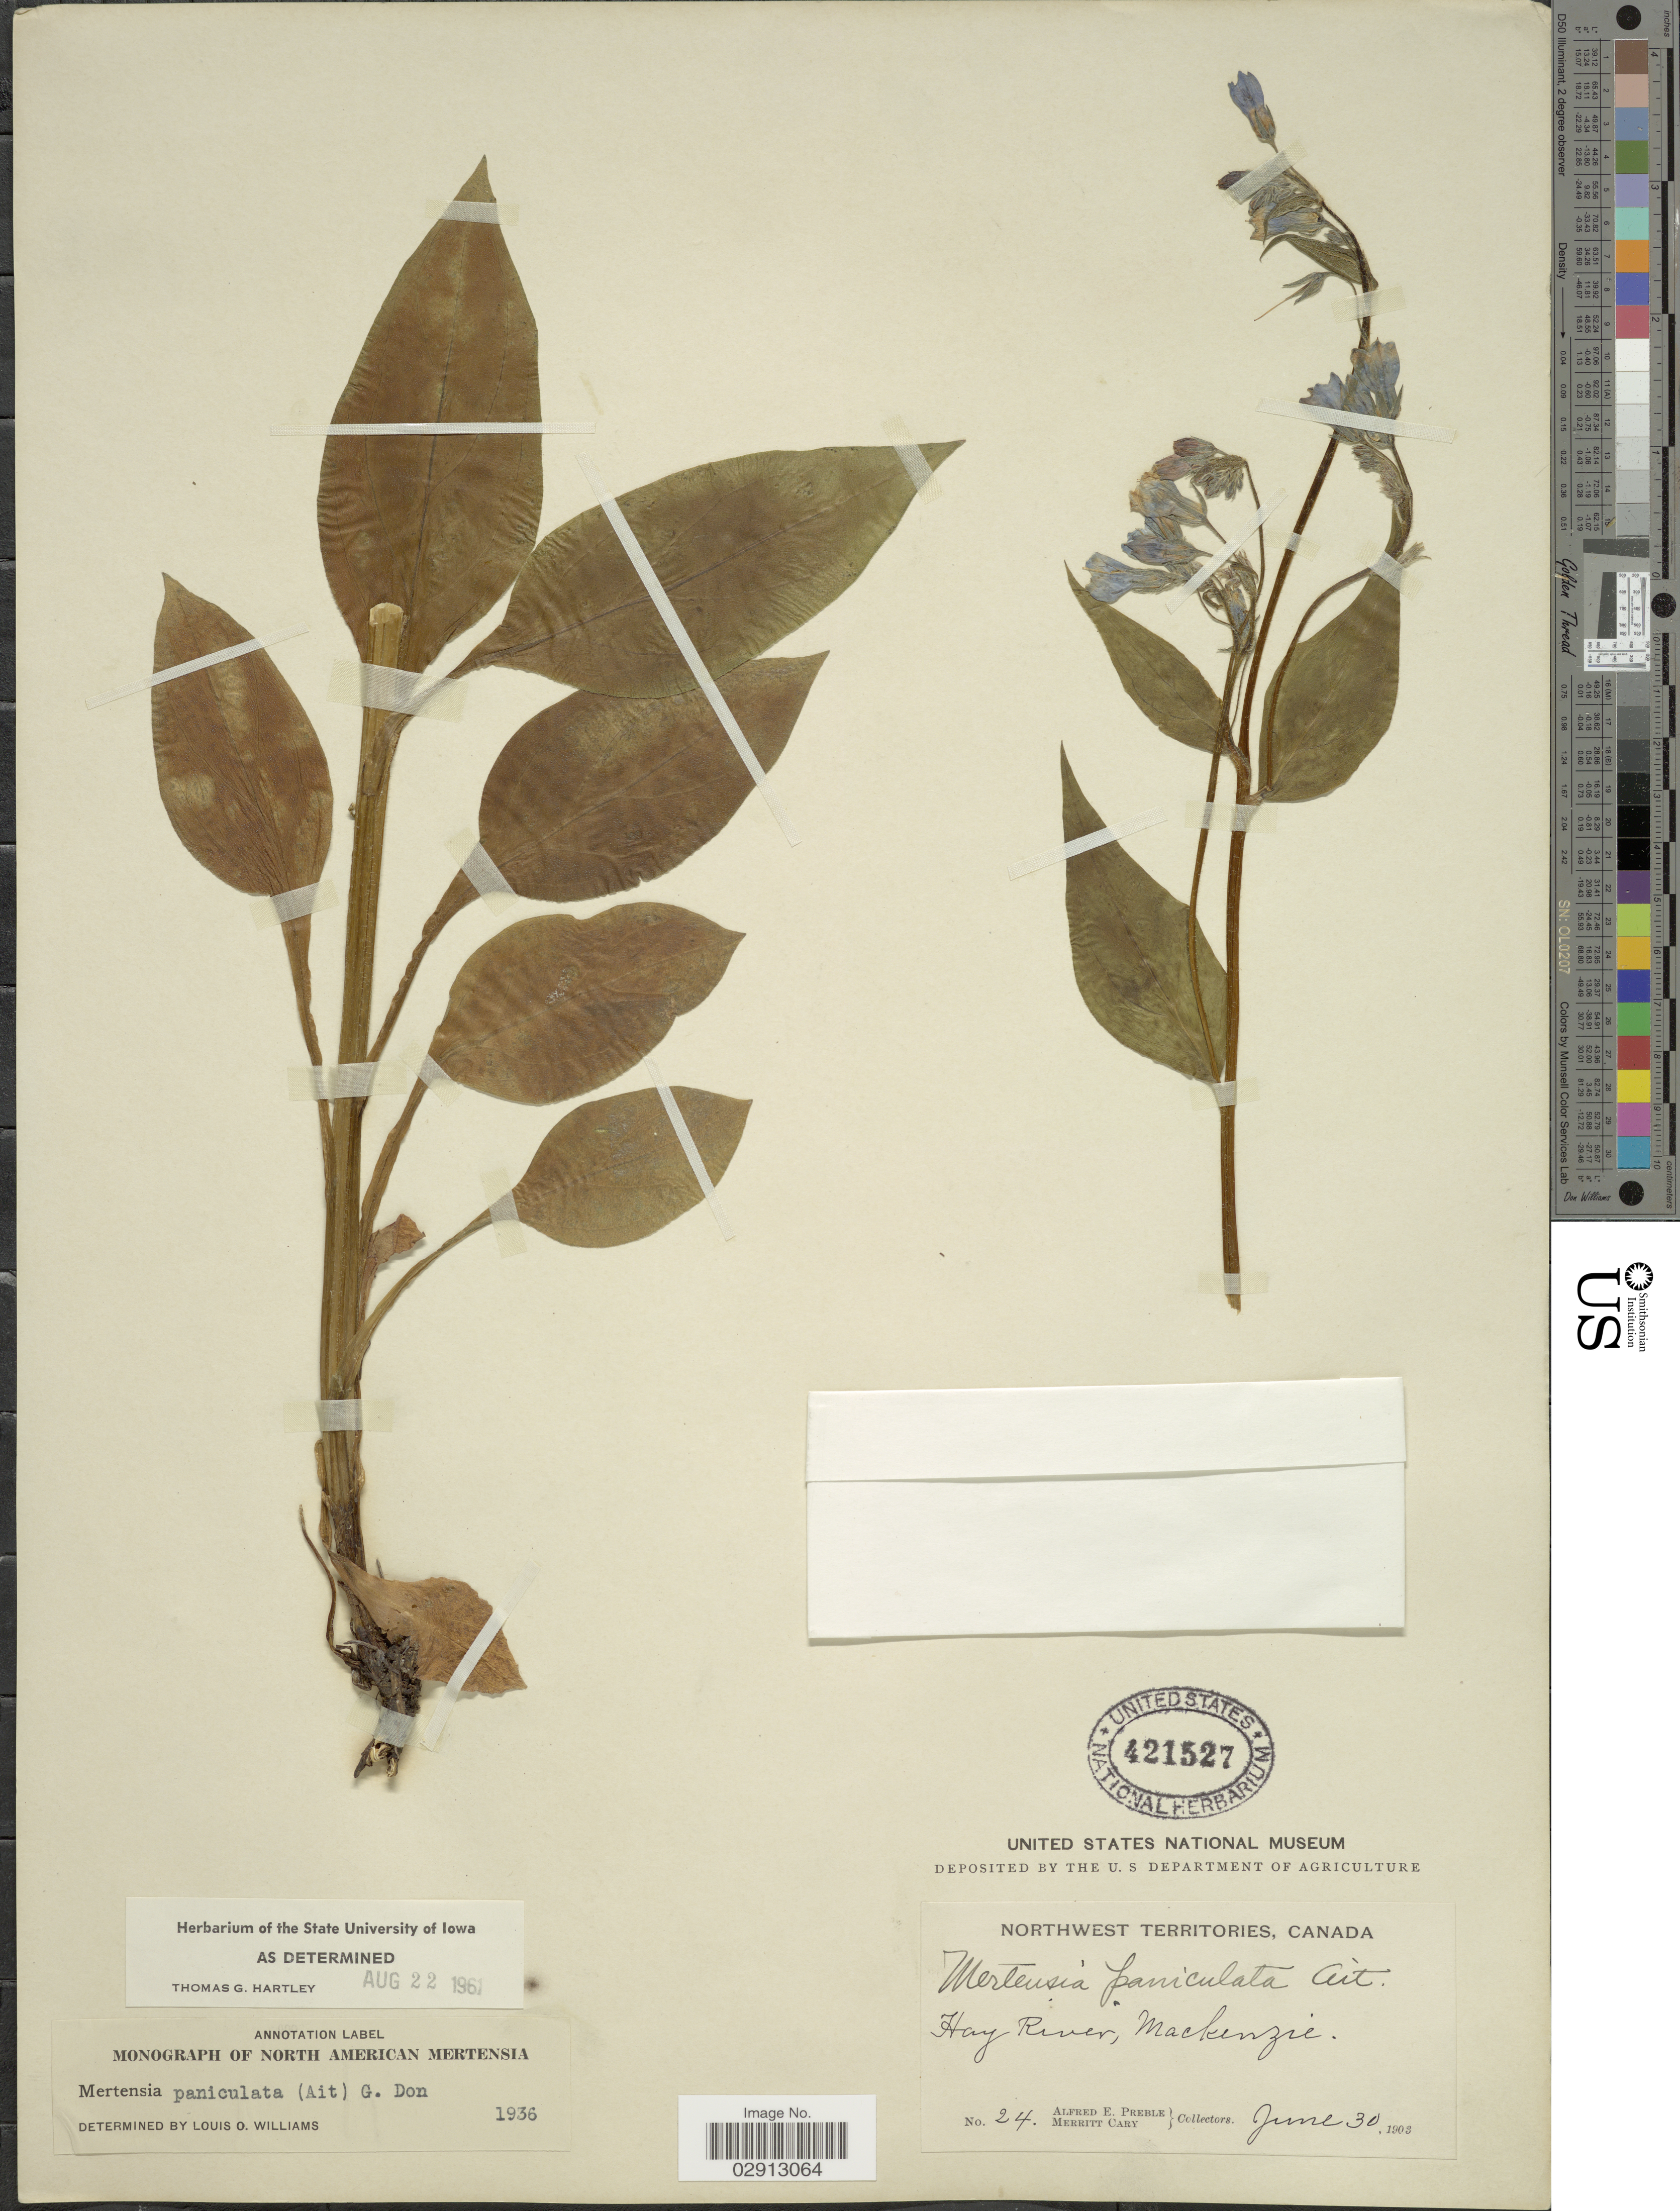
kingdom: Plantae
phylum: Tracheophyta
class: Magnoliopsida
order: Boraginales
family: Boraginaceae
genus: Mertensia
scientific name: Mertensia paniculata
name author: (Aiton) G. Don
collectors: A. Preble & M. Cary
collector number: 24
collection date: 1903-06-30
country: Canada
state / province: Northwest Territories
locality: Hay River, Mackenzie.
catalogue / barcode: US 421527